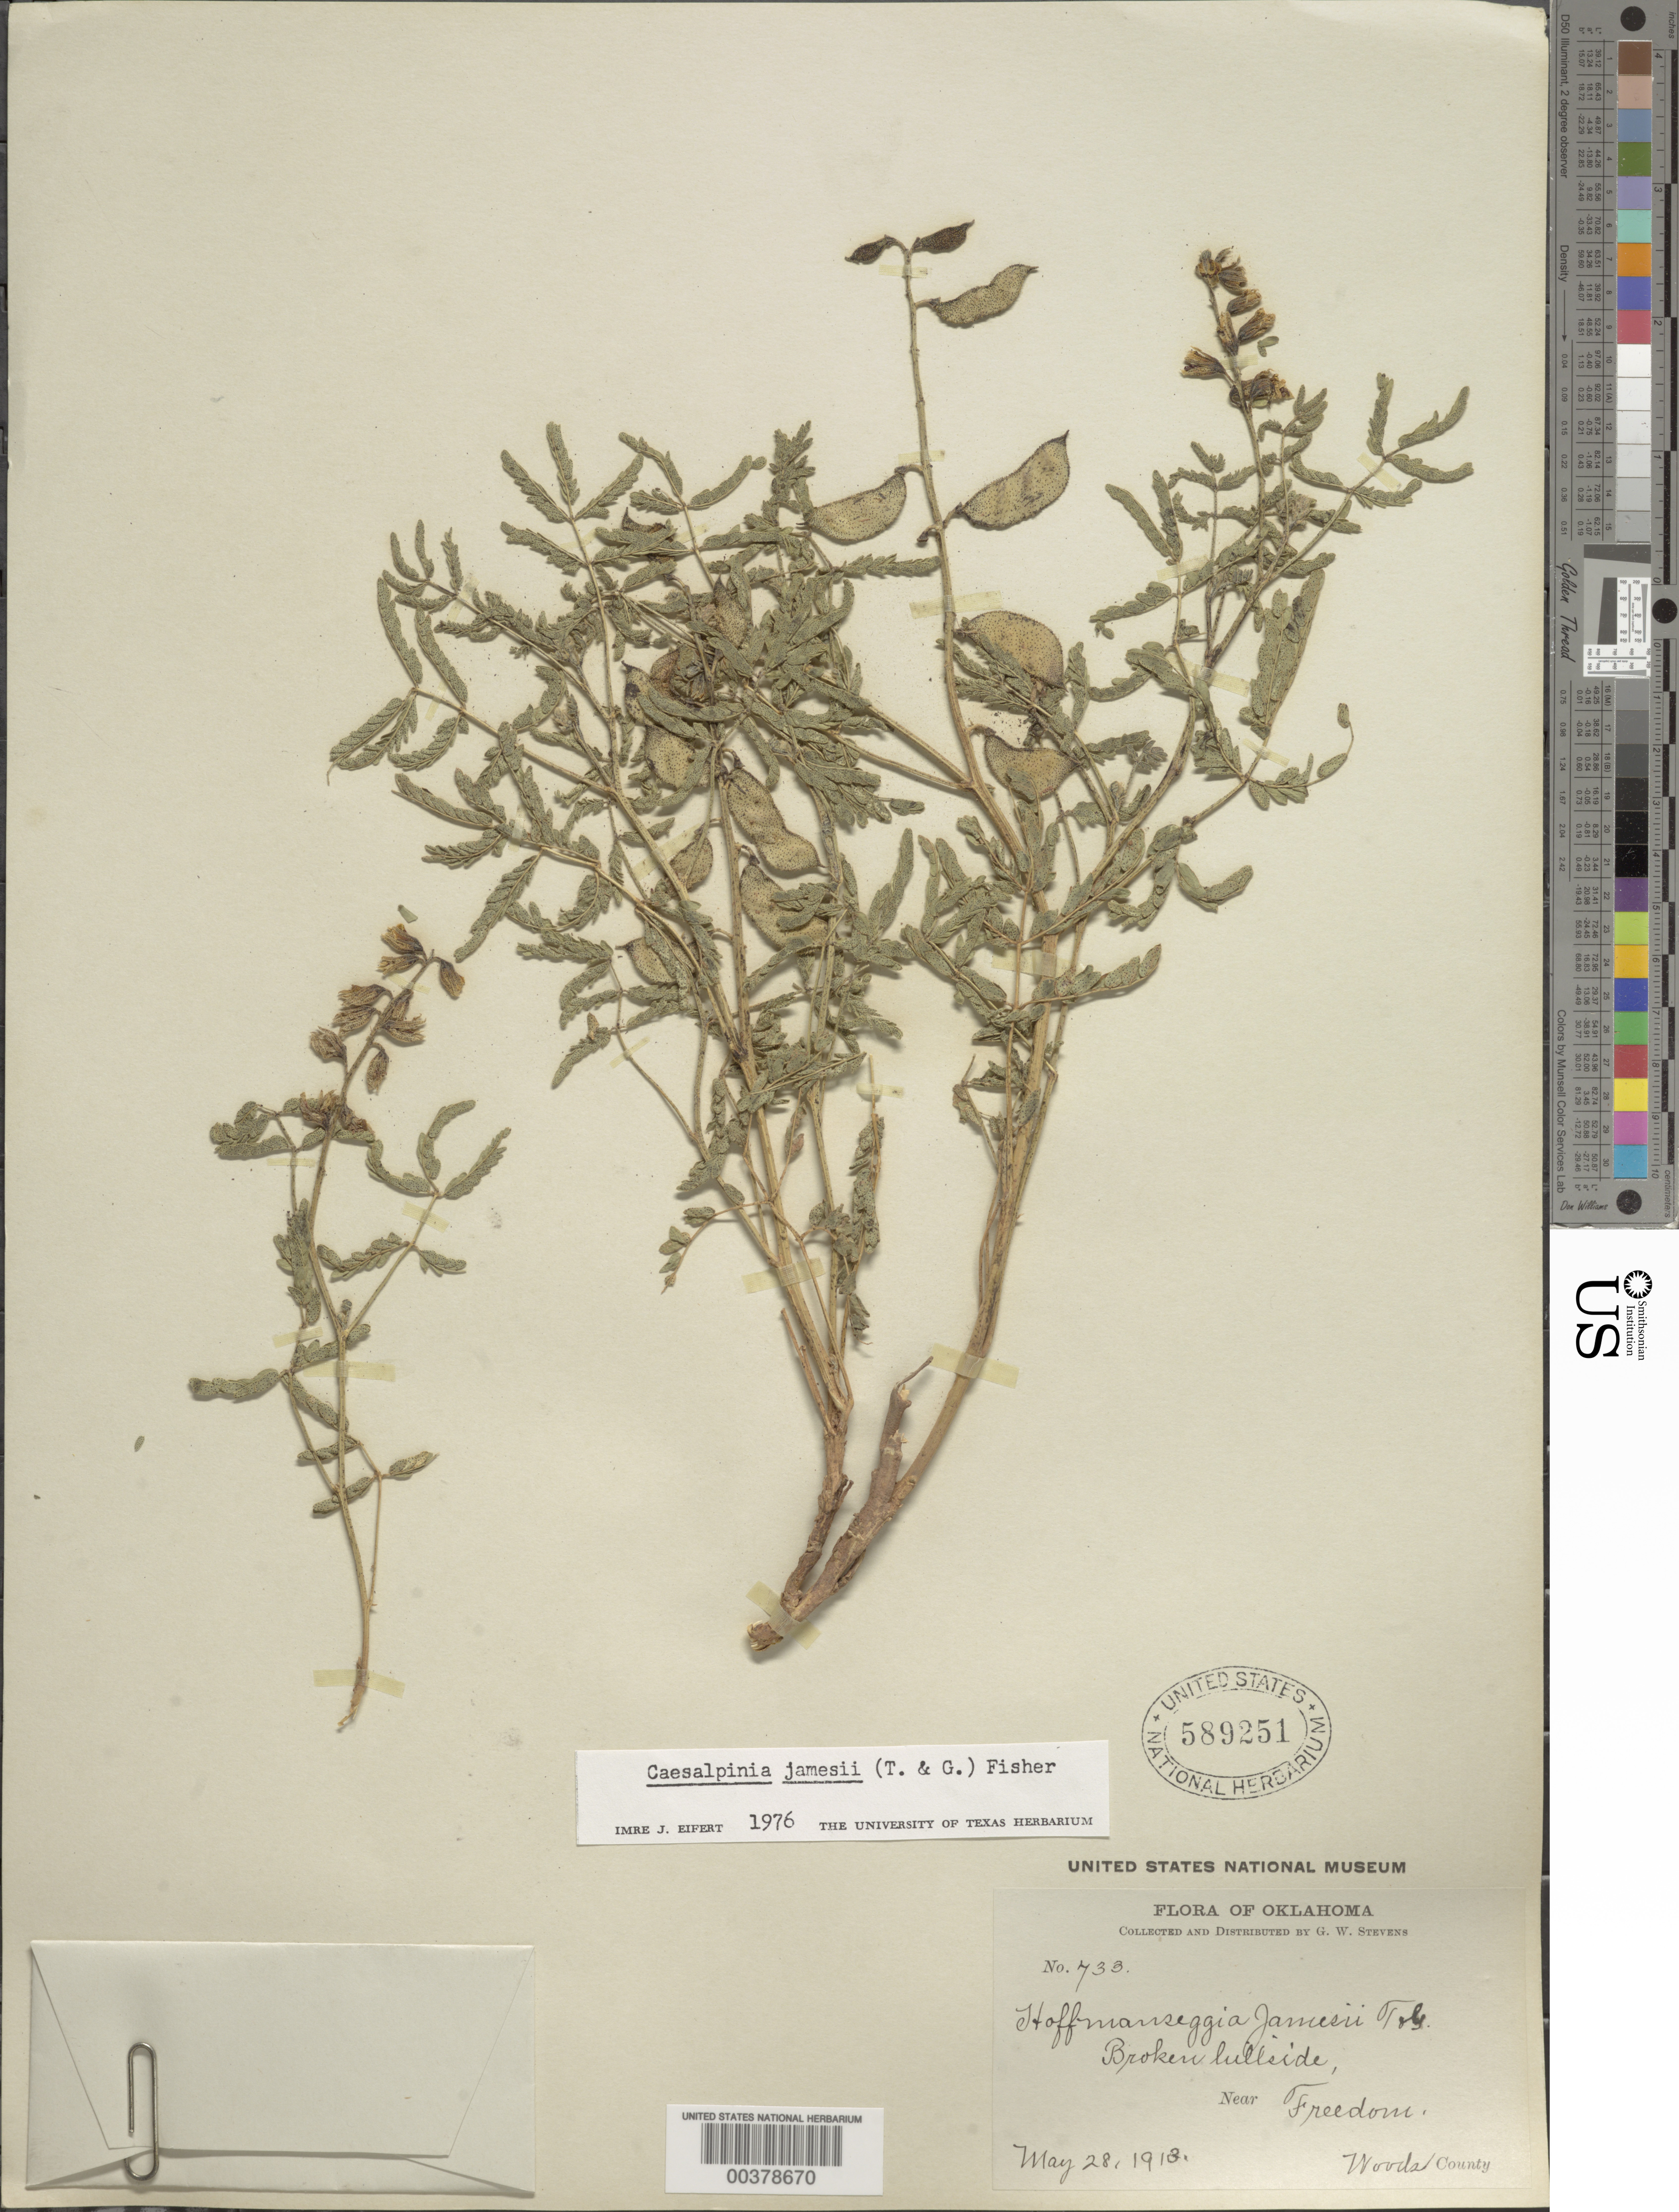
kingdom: Plantae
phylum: Tracheophyta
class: Magnoliopsida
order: Fabales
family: Fabaceae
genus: Pomaria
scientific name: Pomaria jamesii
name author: (Torr. & A. Gray) Walp.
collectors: G. W. Stevens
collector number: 733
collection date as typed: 28 May 1913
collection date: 1913-05-28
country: United States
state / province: Oklahoma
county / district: Woods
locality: Freedom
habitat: Broken hillside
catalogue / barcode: US 589251